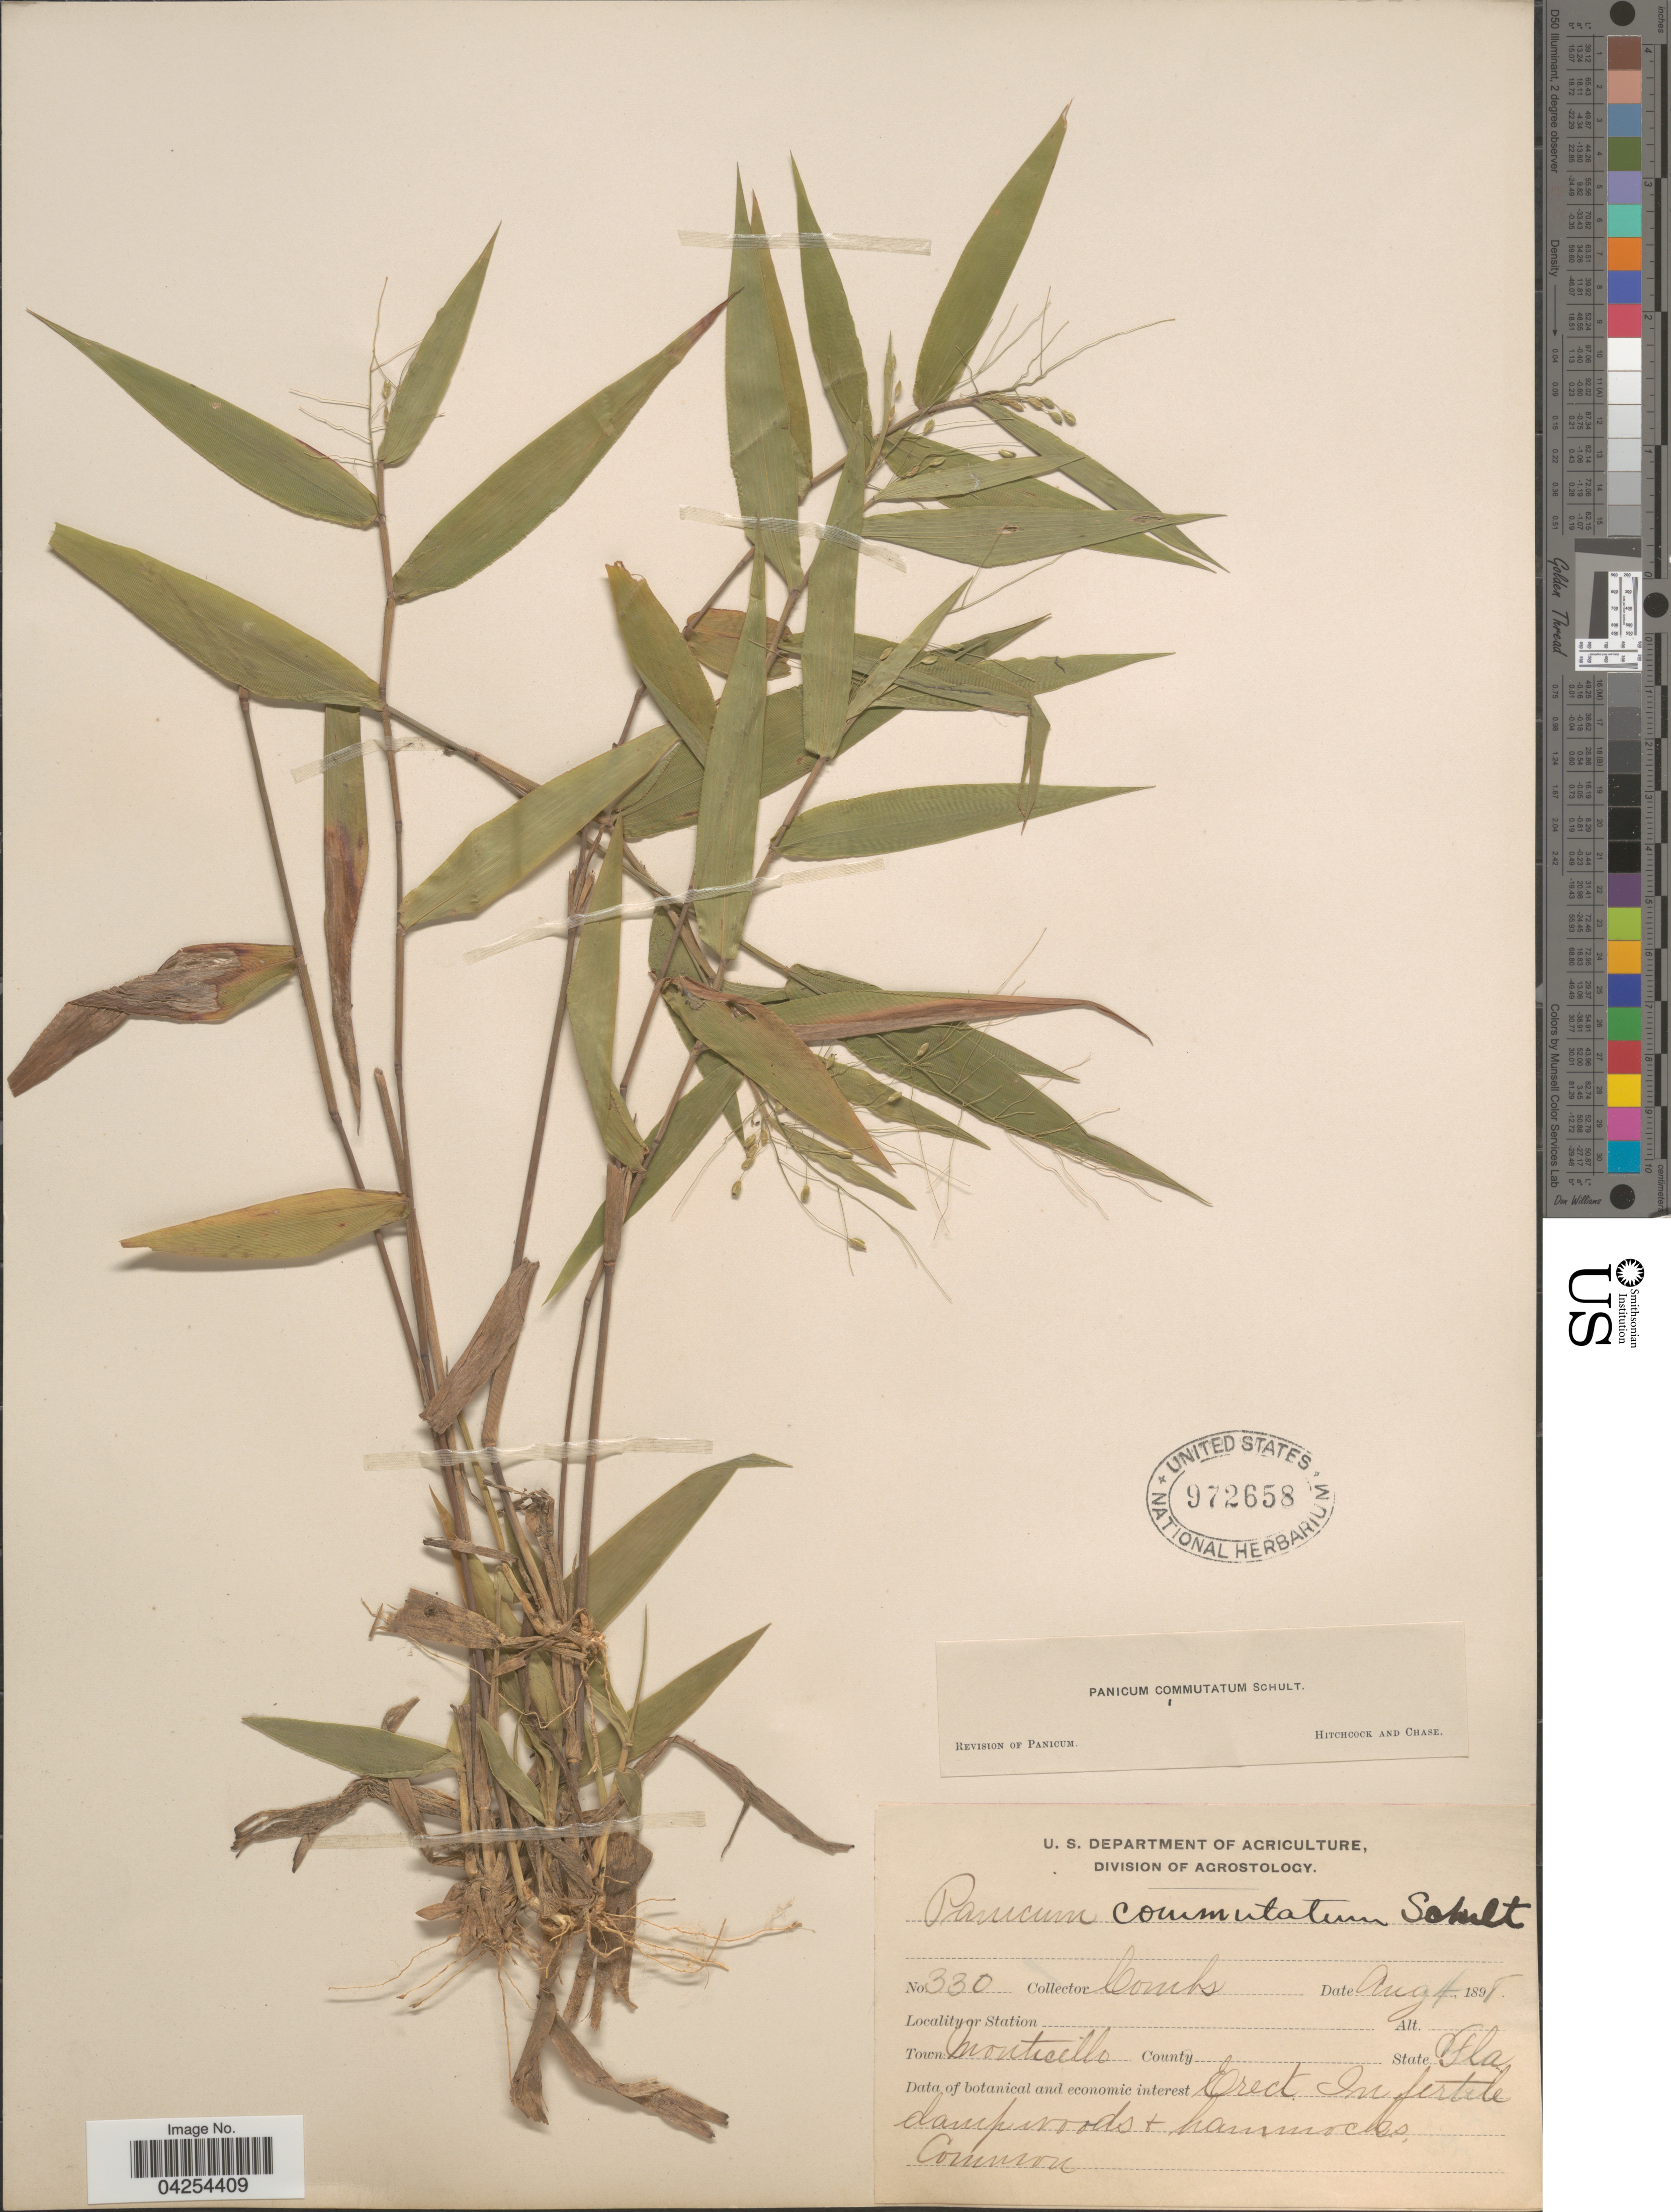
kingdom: Plantae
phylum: Tracheophyta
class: Liliopsida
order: Poales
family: Poaceae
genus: Dichanthelium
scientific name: Dichanthelium commutatum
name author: (Schult.) Gould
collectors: -. Combs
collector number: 330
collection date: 1898-08-04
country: United States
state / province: Florida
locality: Town Monticello. In fertile damp woods + hammocks.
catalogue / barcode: US 972658